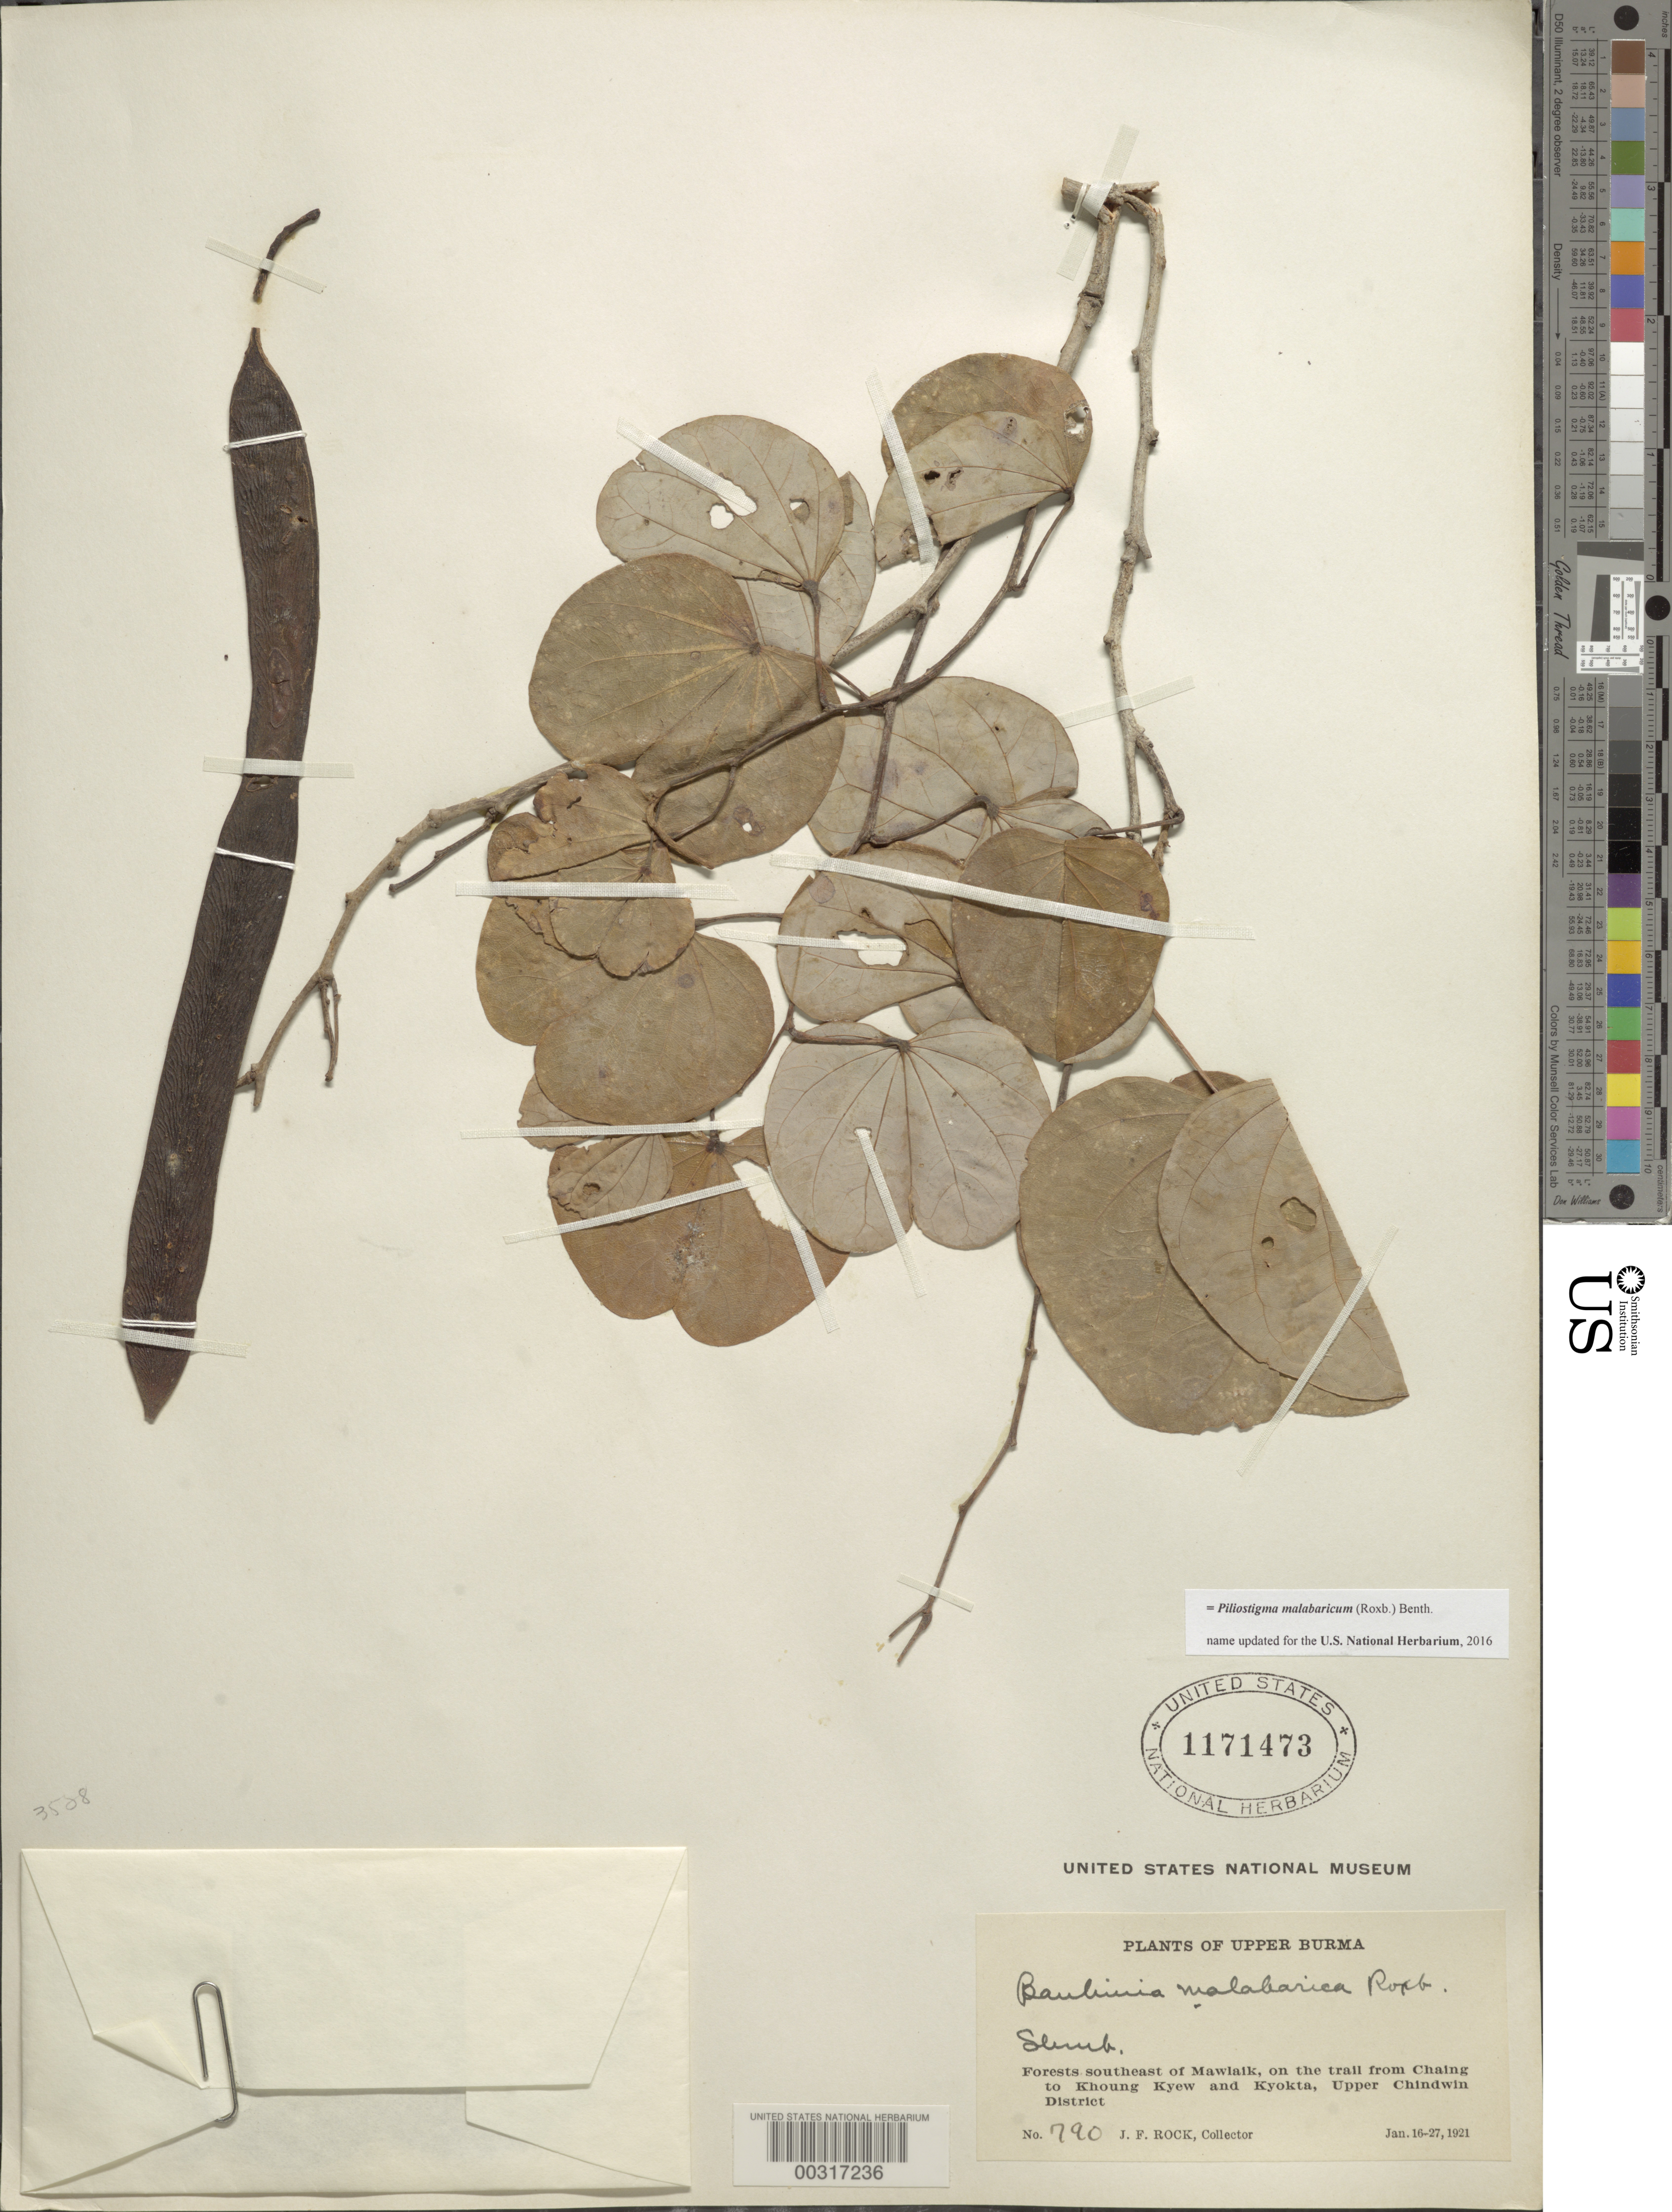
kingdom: Plantae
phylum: Tracheophyta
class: Magnoliopsida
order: Fabales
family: Fabaceae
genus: Piliostigma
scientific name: Piliostigma malabaricum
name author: (Roxb.) Benth.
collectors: J. F. Rock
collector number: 790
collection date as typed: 16 Jan 1921 to 27 Jan 1921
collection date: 1921-01-16/1921-01-27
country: Myanmar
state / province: Sagaing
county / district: Upper Chindwin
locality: SE of Mawlaik on trail from Chaing to Khoung Kyew and Kyokta, upper Chindwin Dist.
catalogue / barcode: US 1171473